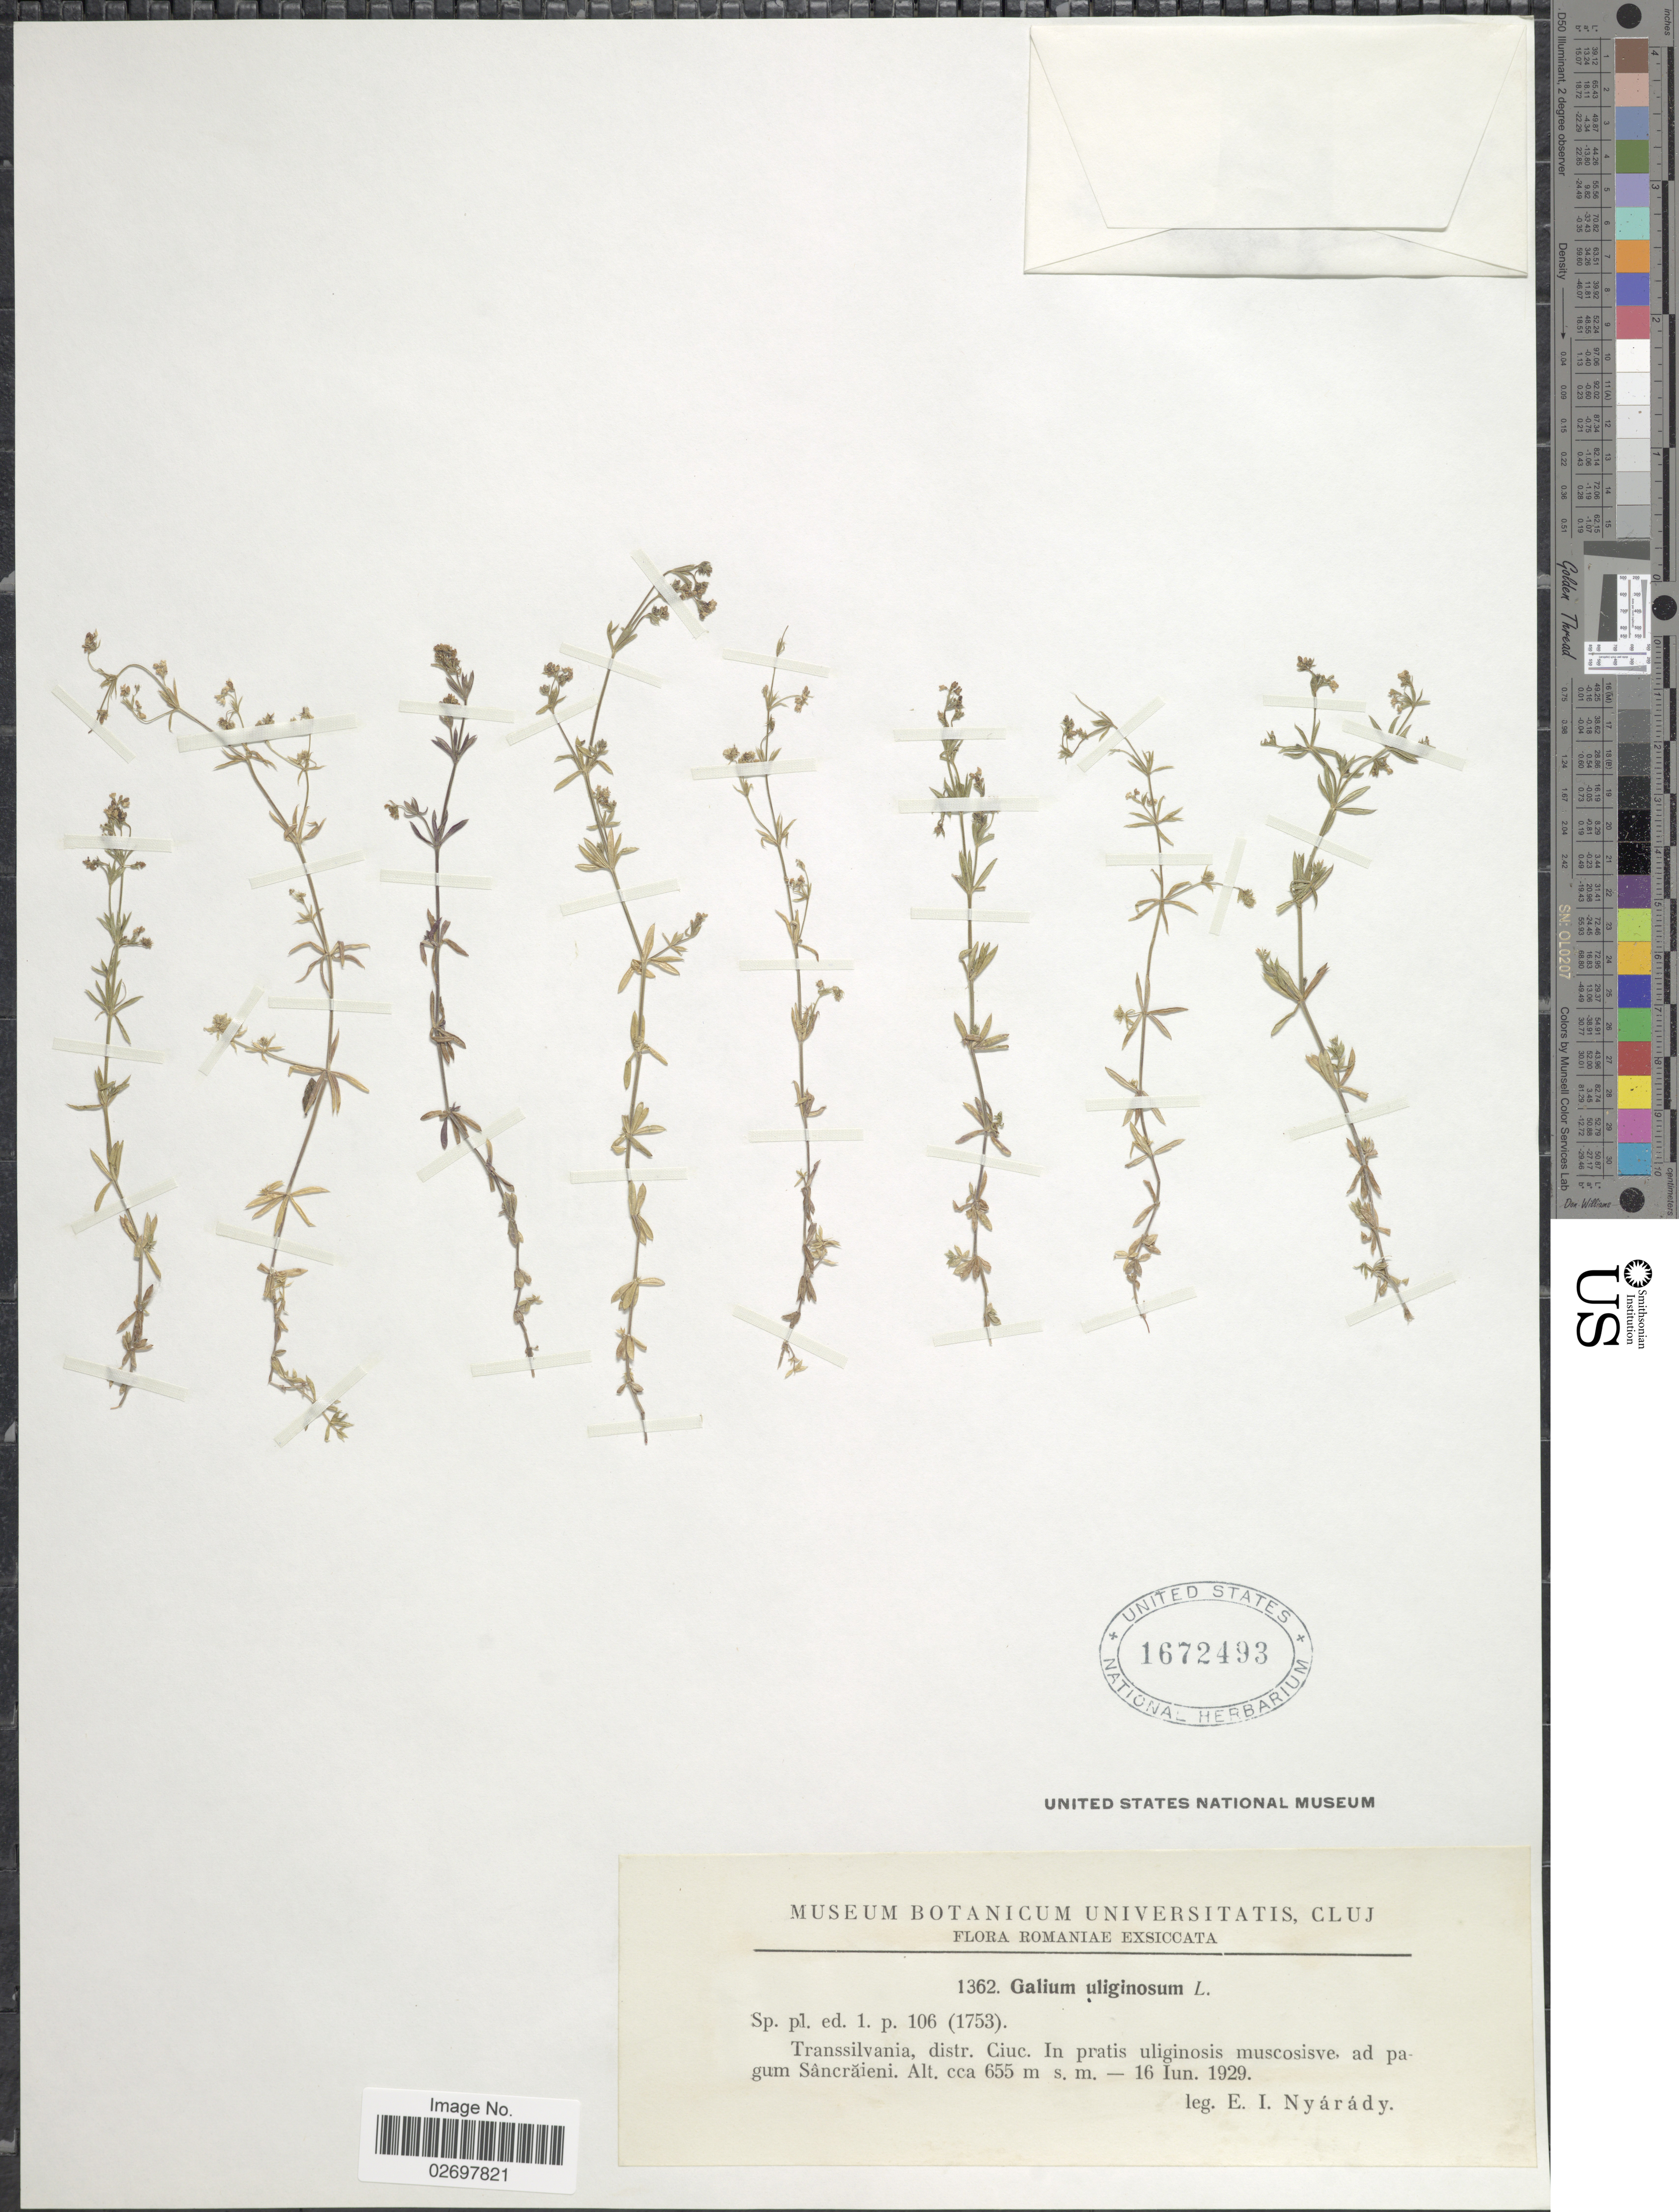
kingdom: Plantae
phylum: Tracheophyta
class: Magnoliopsida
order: Gentianales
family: Rubiaceae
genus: Galium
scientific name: Galium uliginosum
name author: L.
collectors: E. Nyárády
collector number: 1362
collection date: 1929-06-16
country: Romania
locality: Transsilvania, distr. Ciuc. In pratis uliginosis muscosisve, ad pagum Sancraieni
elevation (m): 655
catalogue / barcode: US 1672493